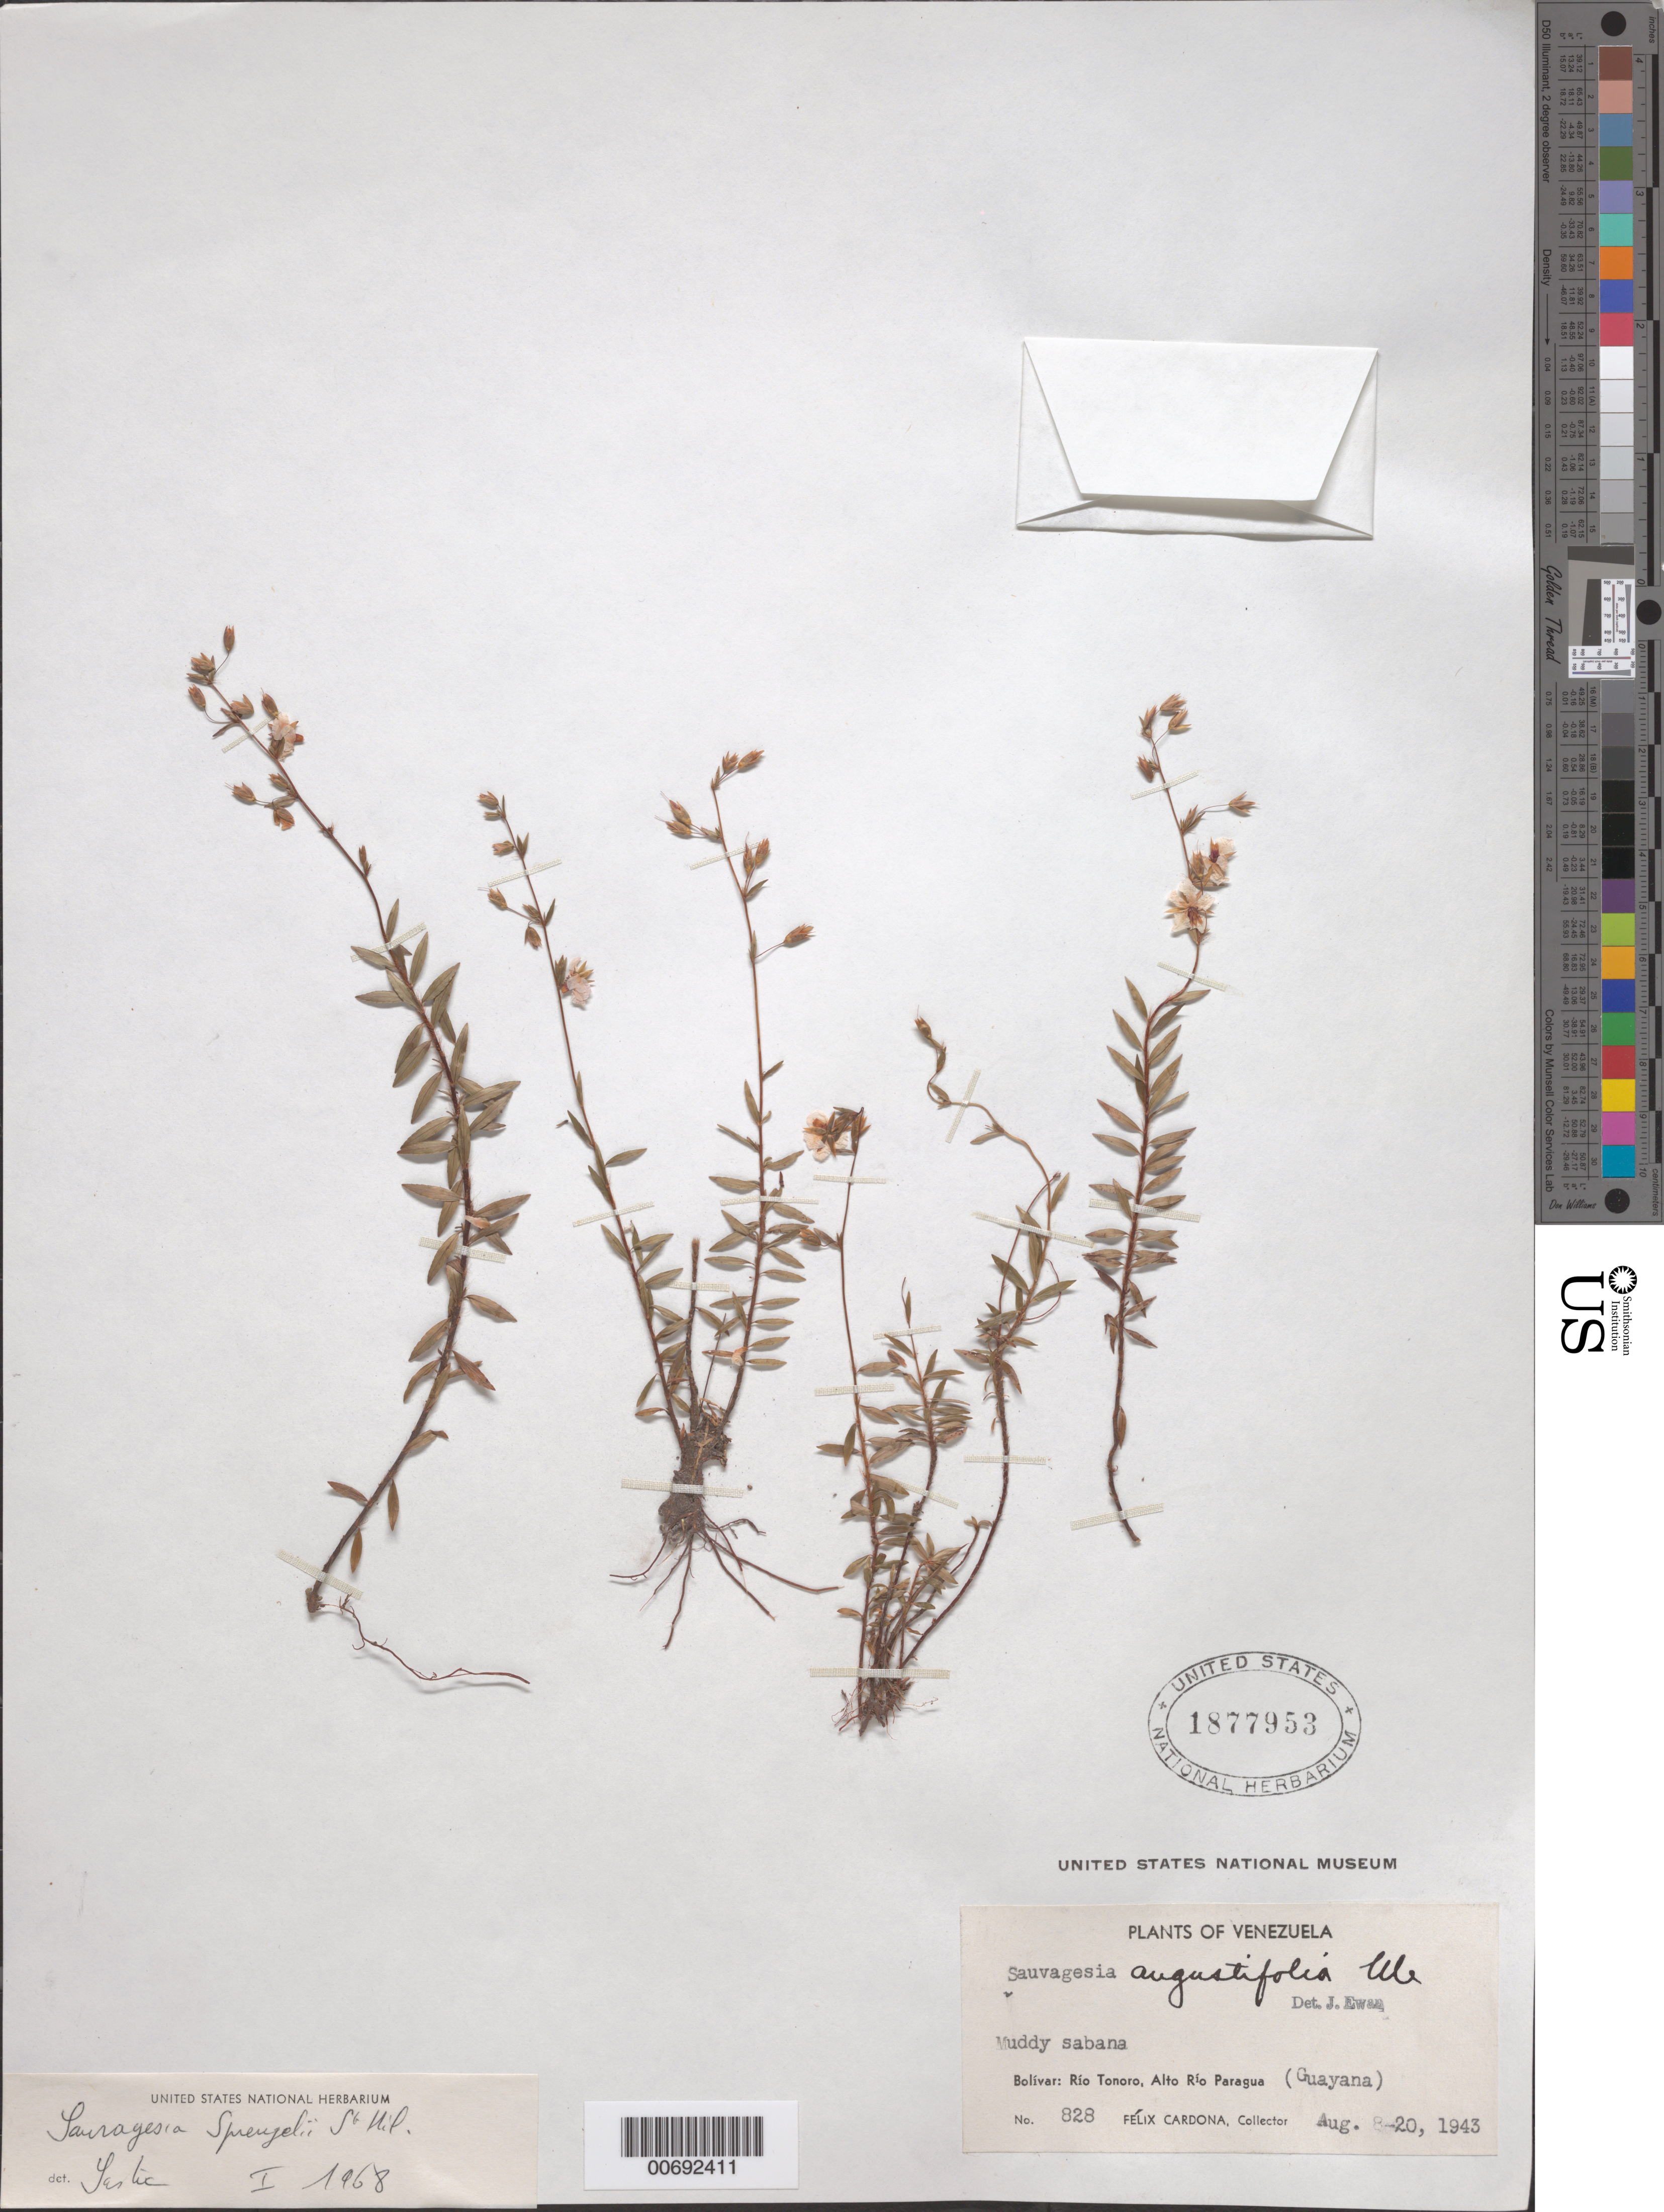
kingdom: Plantae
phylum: Tracheophyta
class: Magnoliopsida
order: Malpighiales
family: Ochnaceae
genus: Sauvagesia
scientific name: Sauvagesia sprengelii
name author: A. St.-Hil.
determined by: Sastre, C. H. L.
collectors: F. Cardona Puig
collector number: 828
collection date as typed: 20-Aug-43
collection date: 1943-08-20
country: Venezuela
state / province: Bolívar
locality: Alto Río Paragua, Río Tonoro (Guayana)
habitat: Muddy savanna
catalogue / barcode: US 1877953